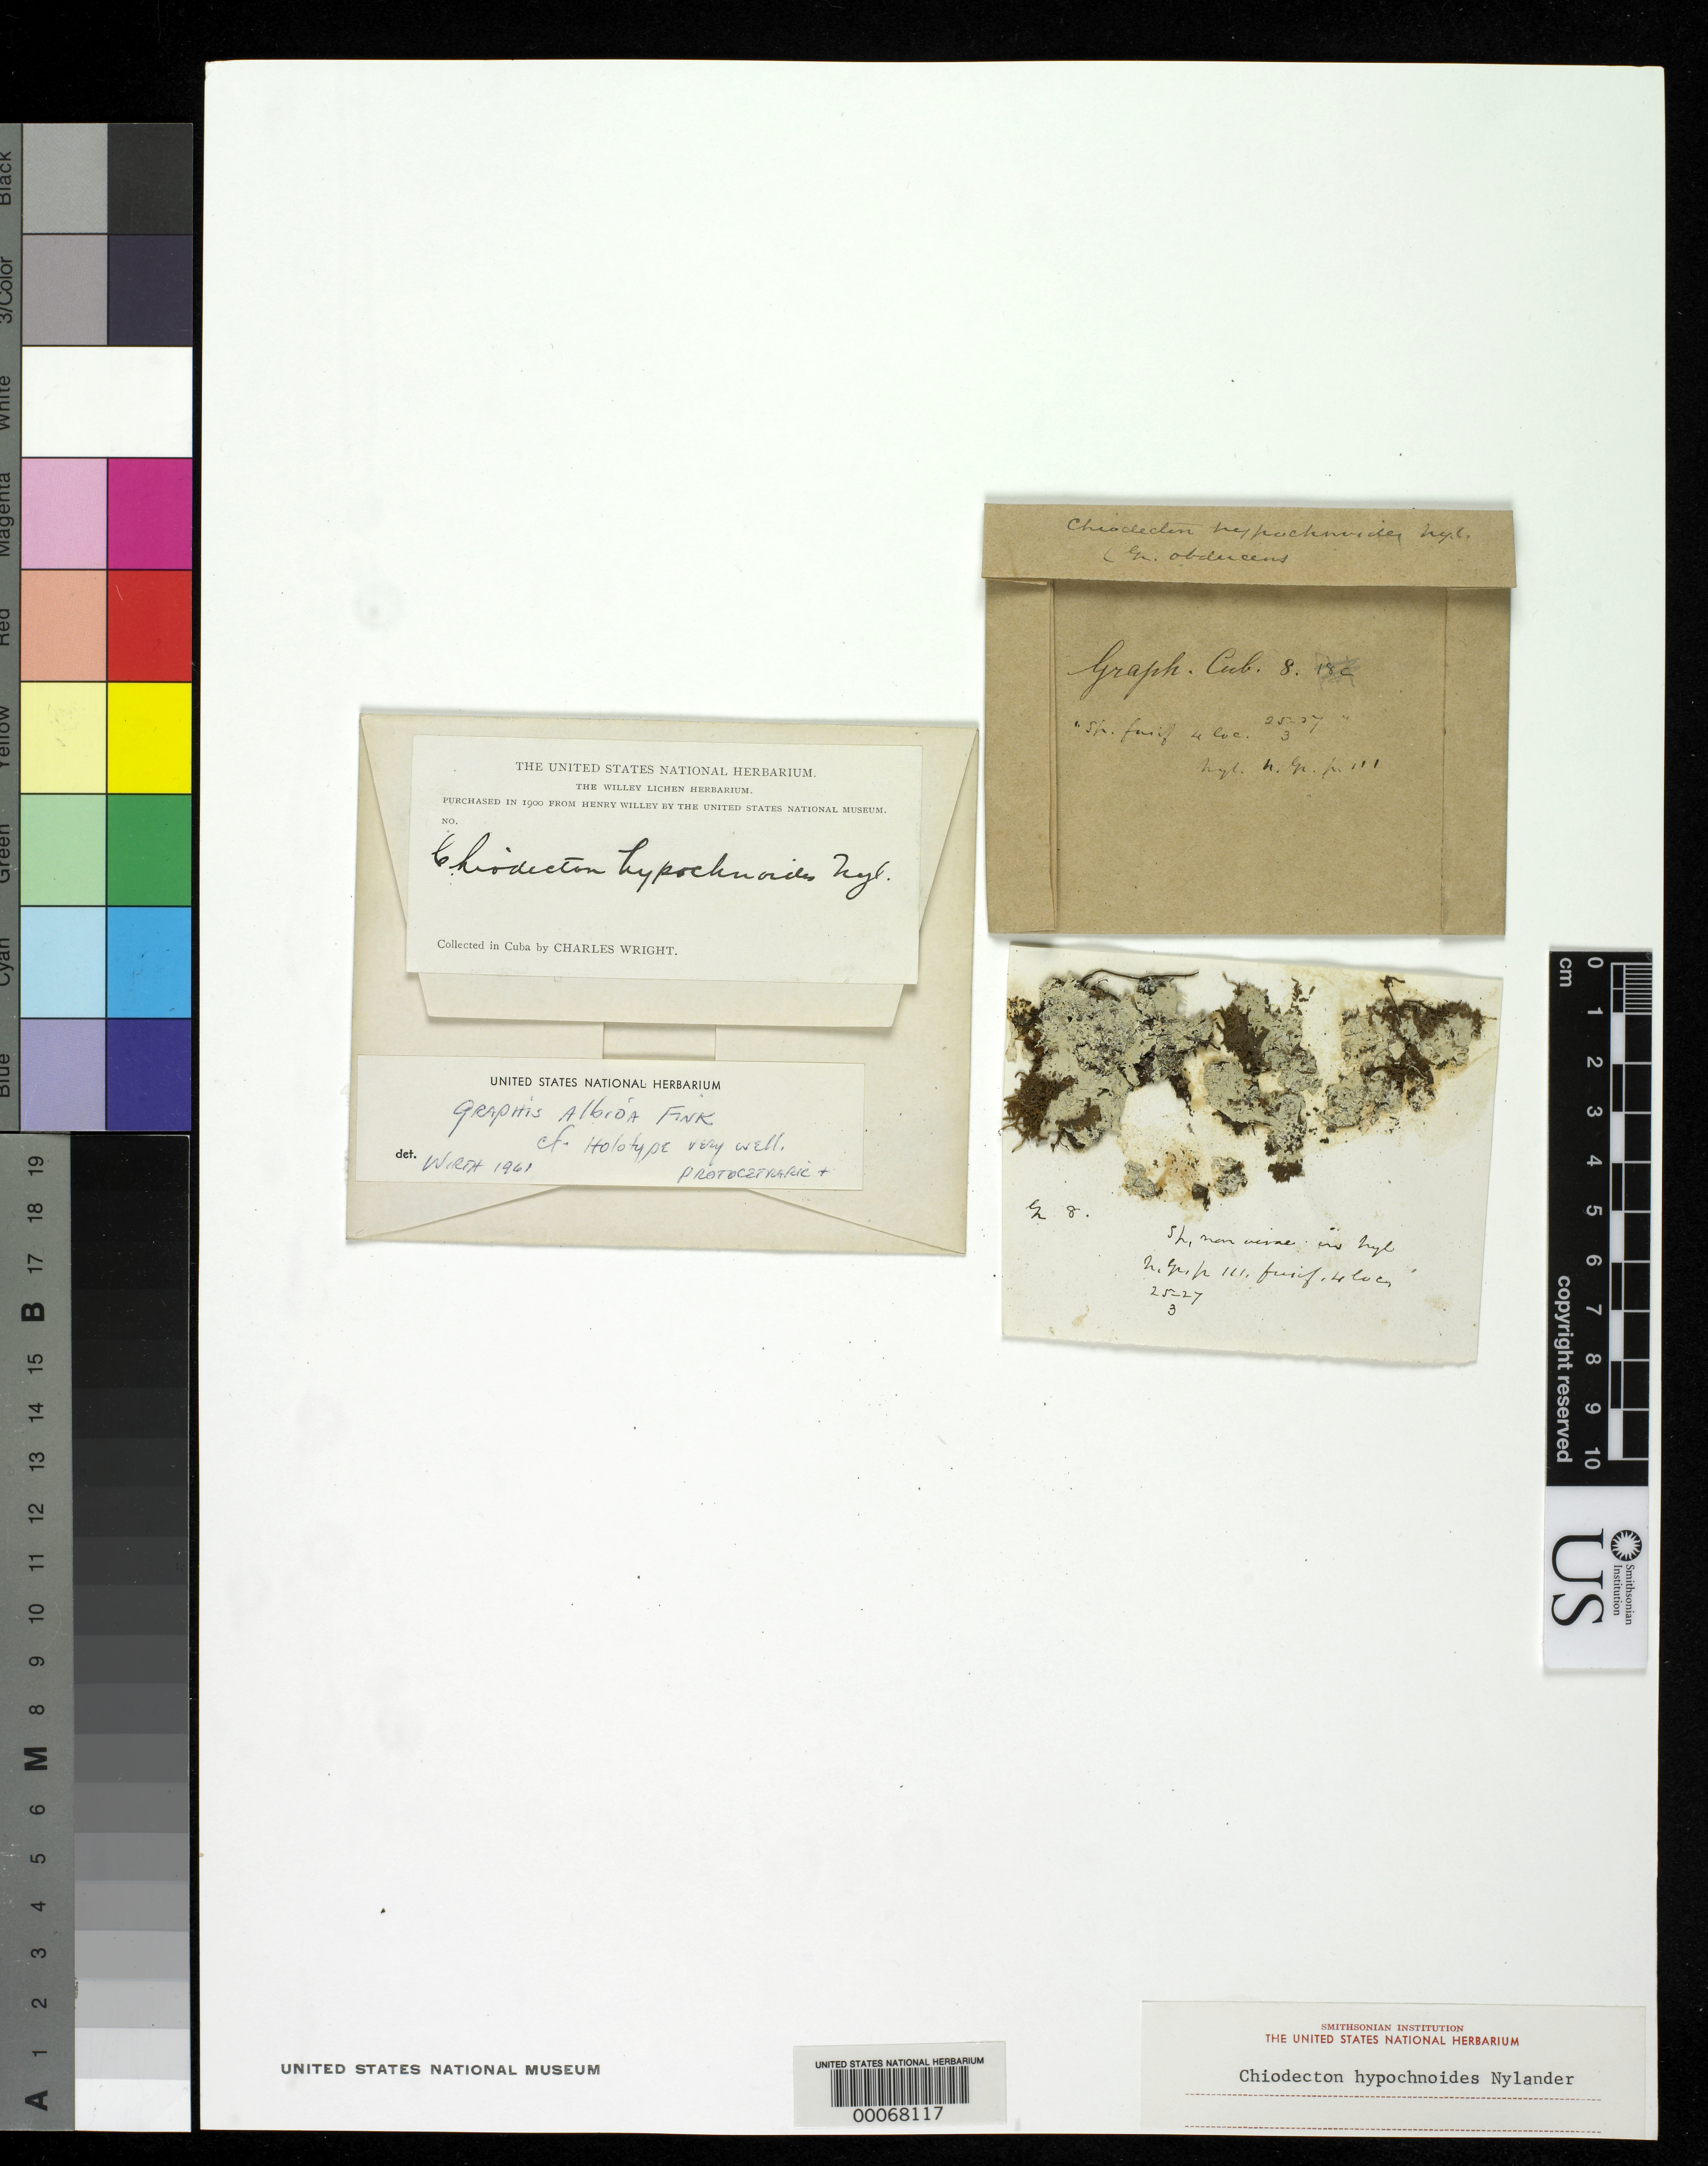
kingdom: Fungi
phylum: Ascomycota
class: Arthoniomycetes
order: Arthoniales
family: Roccellaceae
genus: Chiodecton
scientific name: Chiodecton hypochnoides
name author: Nyl.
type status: Type Collection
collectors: C. Wright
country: Cuba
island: Greater Antilles